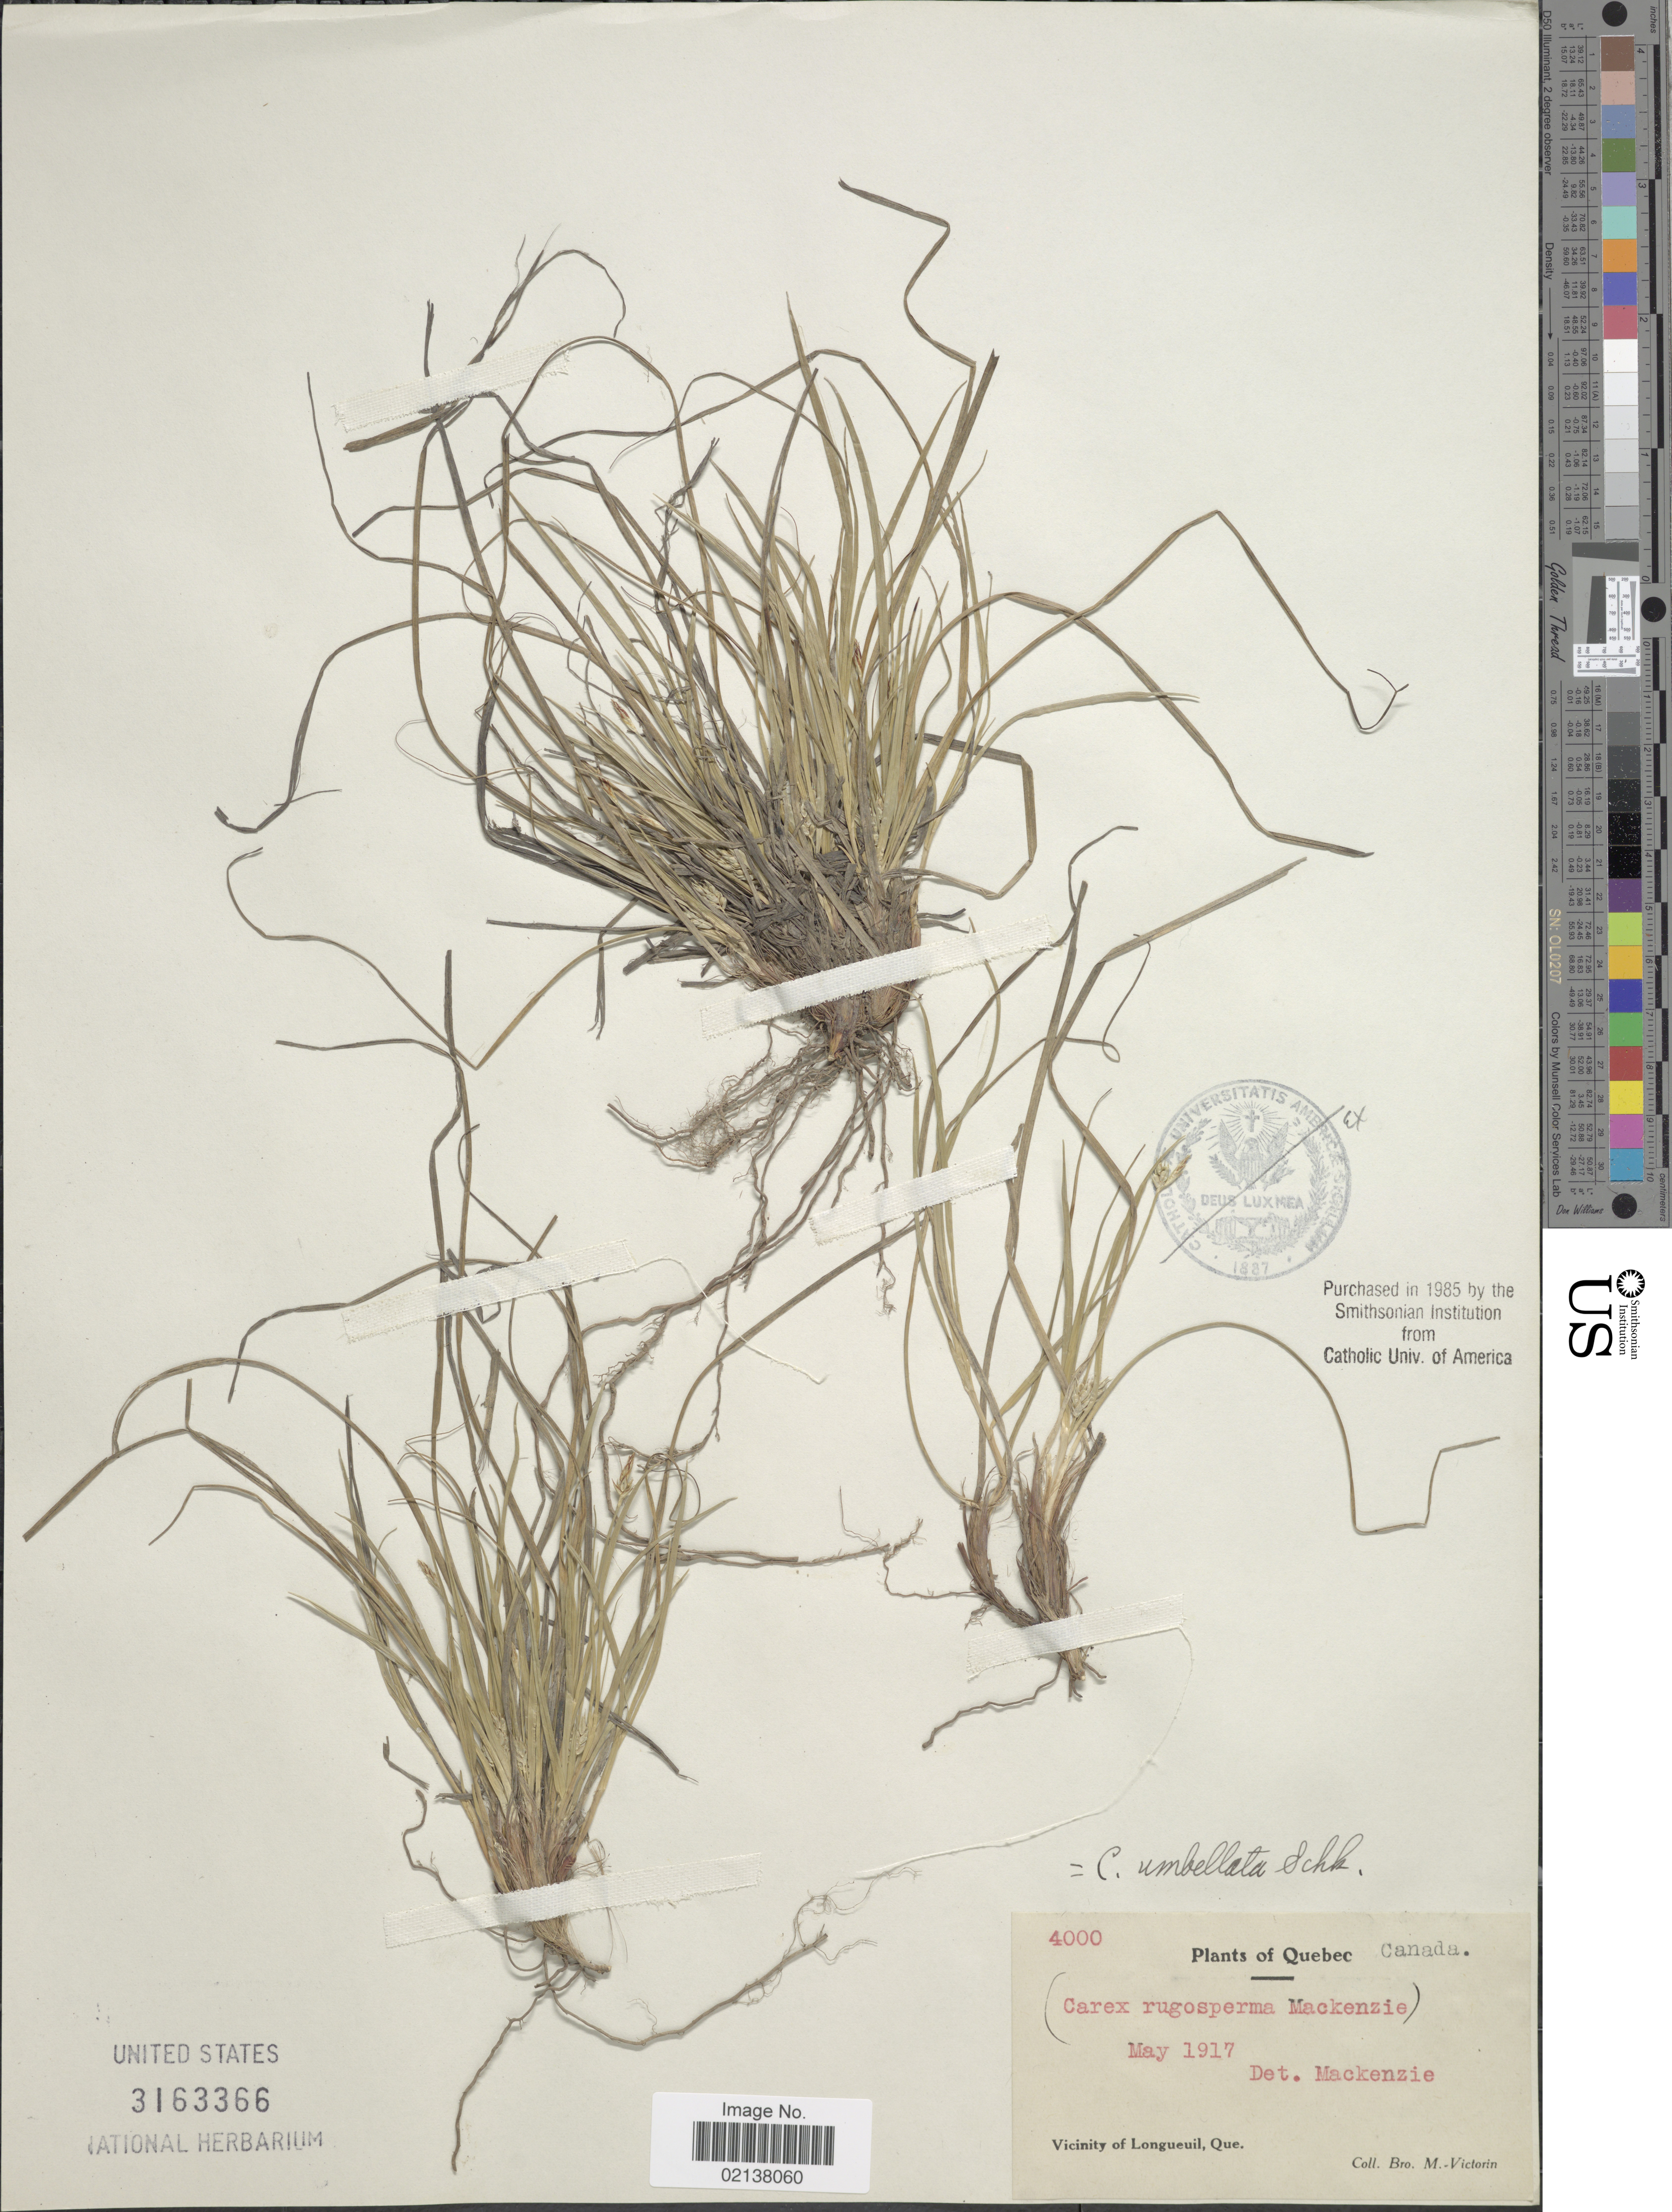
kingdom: Plantae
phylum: Tracheophyta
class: Liliopsida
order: Poales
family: Cyperaceae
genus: Carex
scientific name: Carex umbellata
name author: Schkuhr ex Willd.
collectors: F. Marie-Victorin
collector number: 4000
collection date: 1917-05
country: Canada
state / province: Quebec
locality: Quebec, Canada. Vicinity of Longueuil, Que.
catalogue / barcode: US 3163366